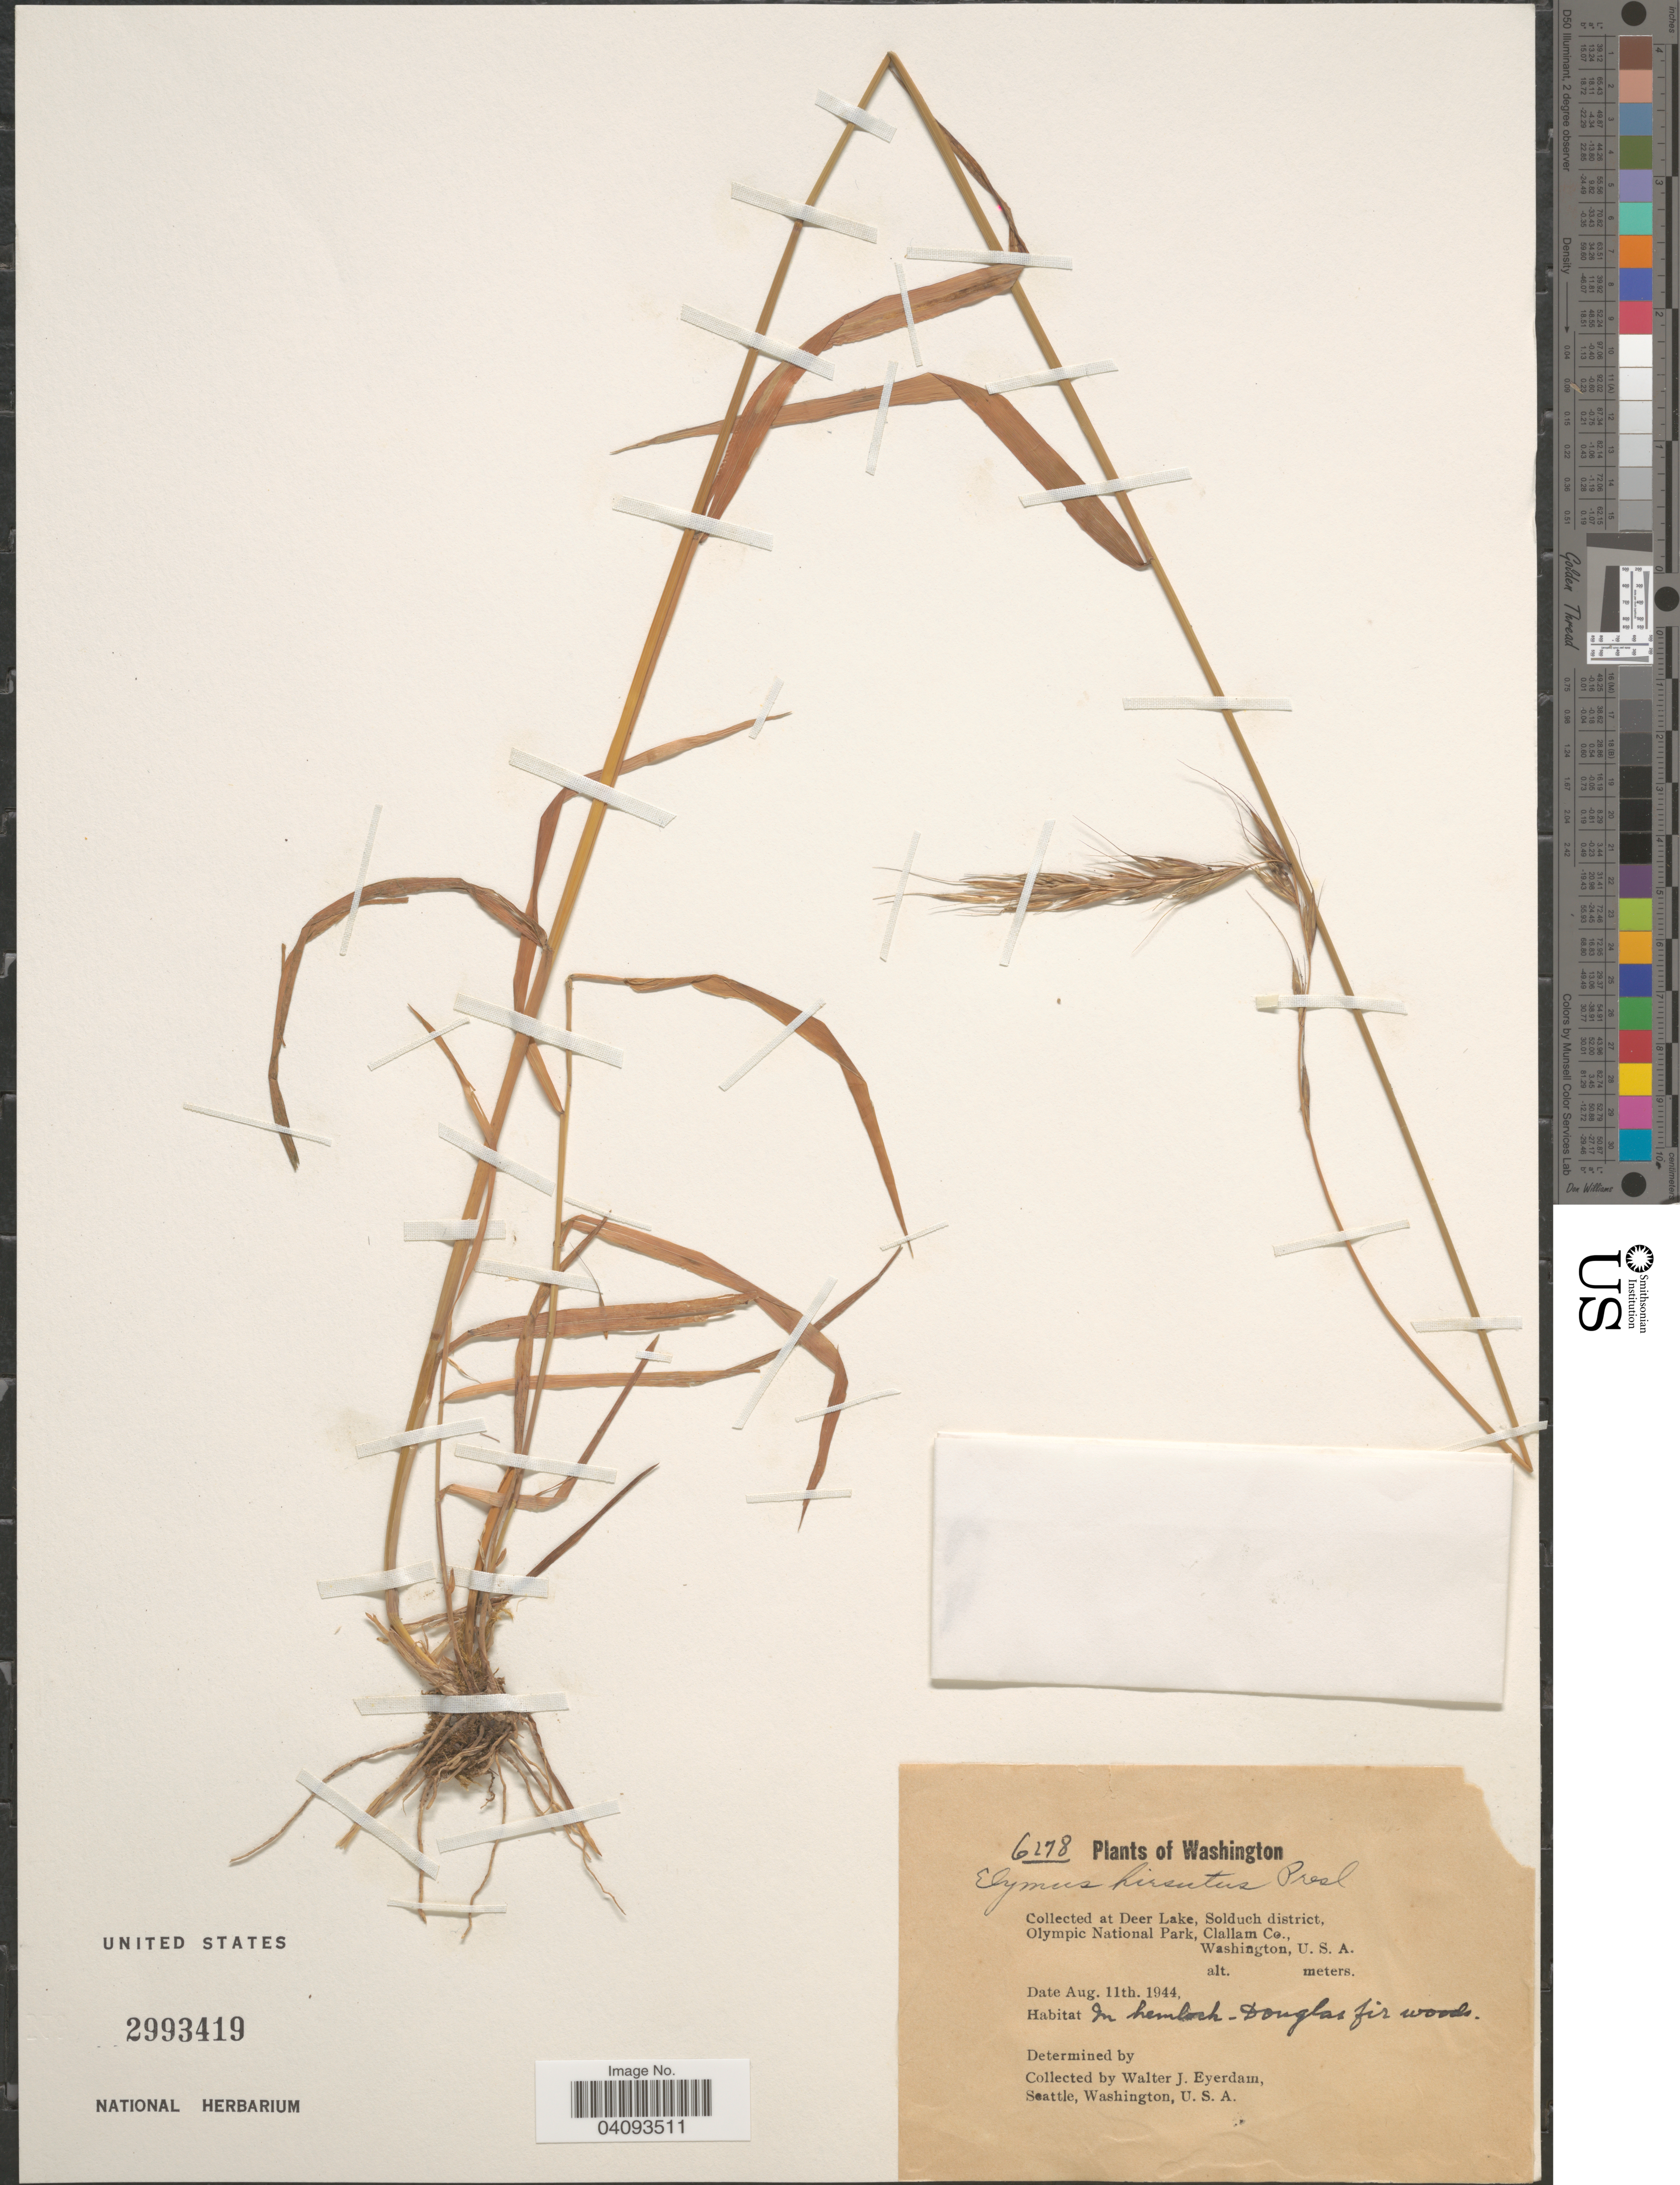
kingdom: Plantae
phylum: Tracheophyta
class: Liliopsida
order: Poales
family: Poaceae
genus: Elymus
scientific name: Elymus hirsutus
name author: J. Presl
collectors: W. J. Eyerdam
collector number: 6178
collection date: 1944-08-11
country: United States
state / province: Washington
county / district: Clallam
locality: Deer Lake, Solduch district, Olympic National Park, Clallam Co.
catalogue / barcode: US 2993419